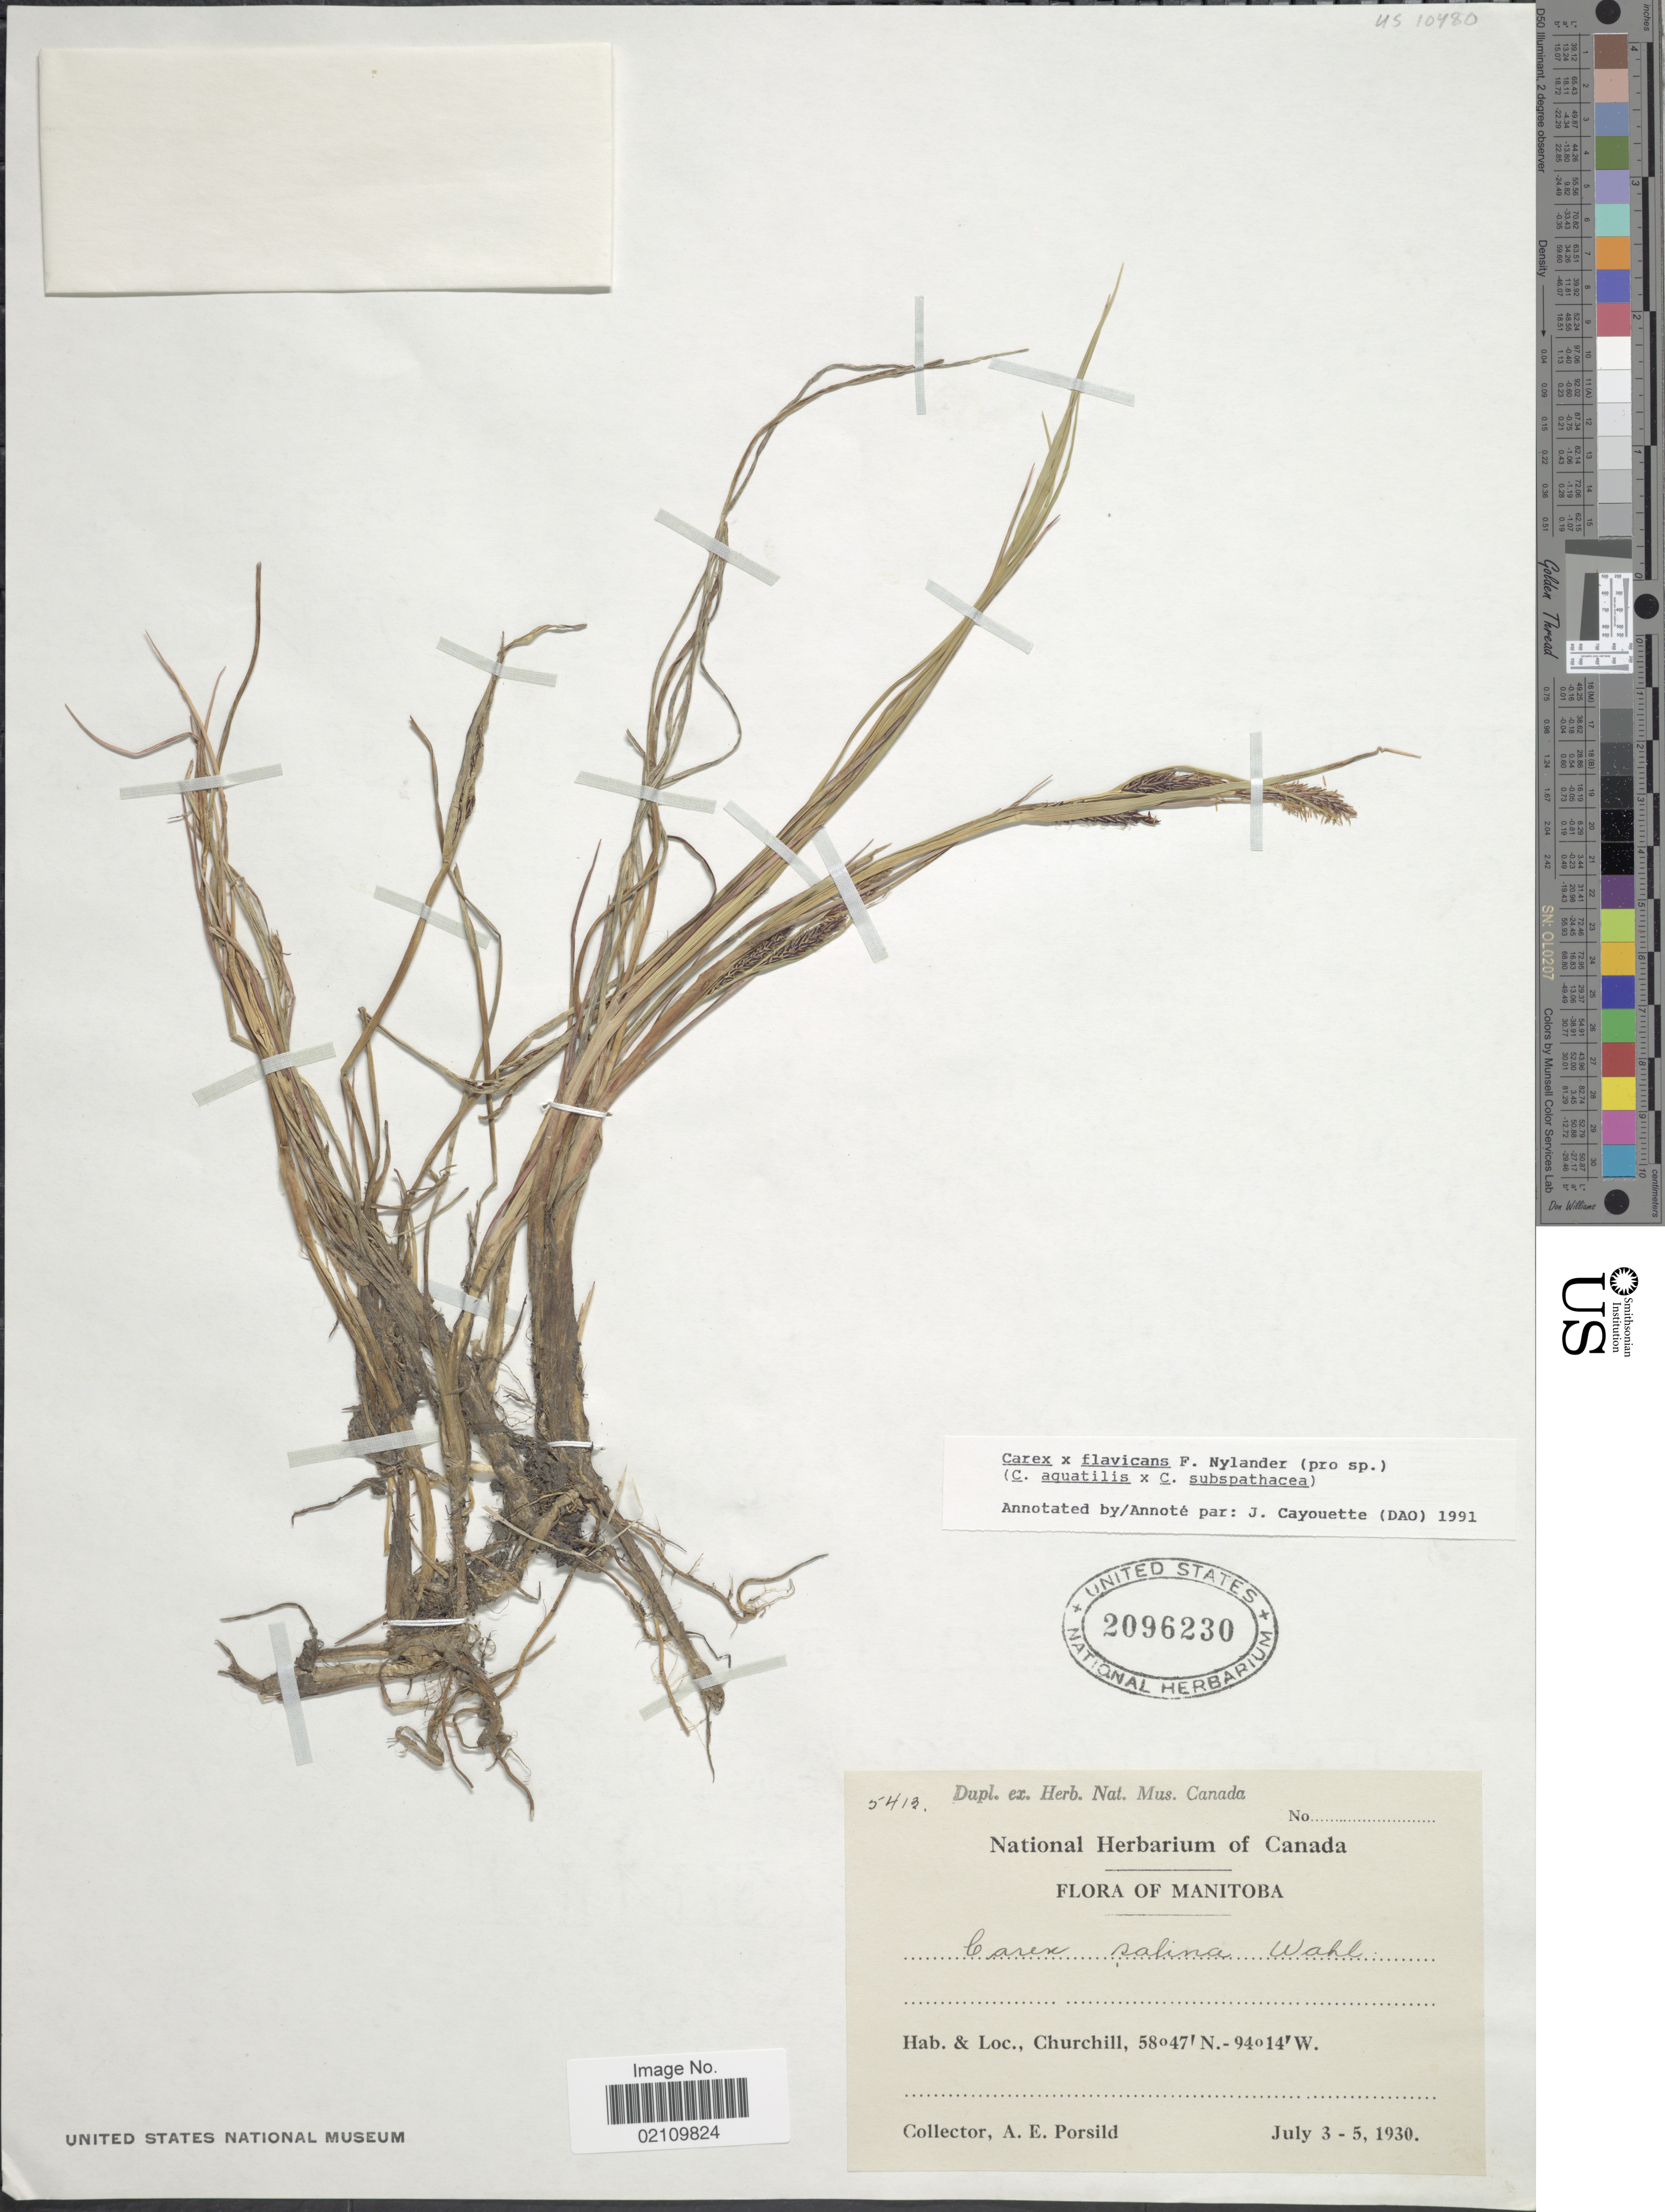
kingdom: Plantae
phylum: Tracheophyta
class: Liliopsida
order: Poales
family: Cyperaceae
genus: Carex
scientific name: Carex x flavicans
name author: (F. Nyl.) F. Nyl.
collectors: A. E. Porsild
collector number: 5413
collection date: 1930-07-03/1930-07-05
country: Canada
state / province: Manitoba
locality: Churchill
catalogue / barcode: US 2096230